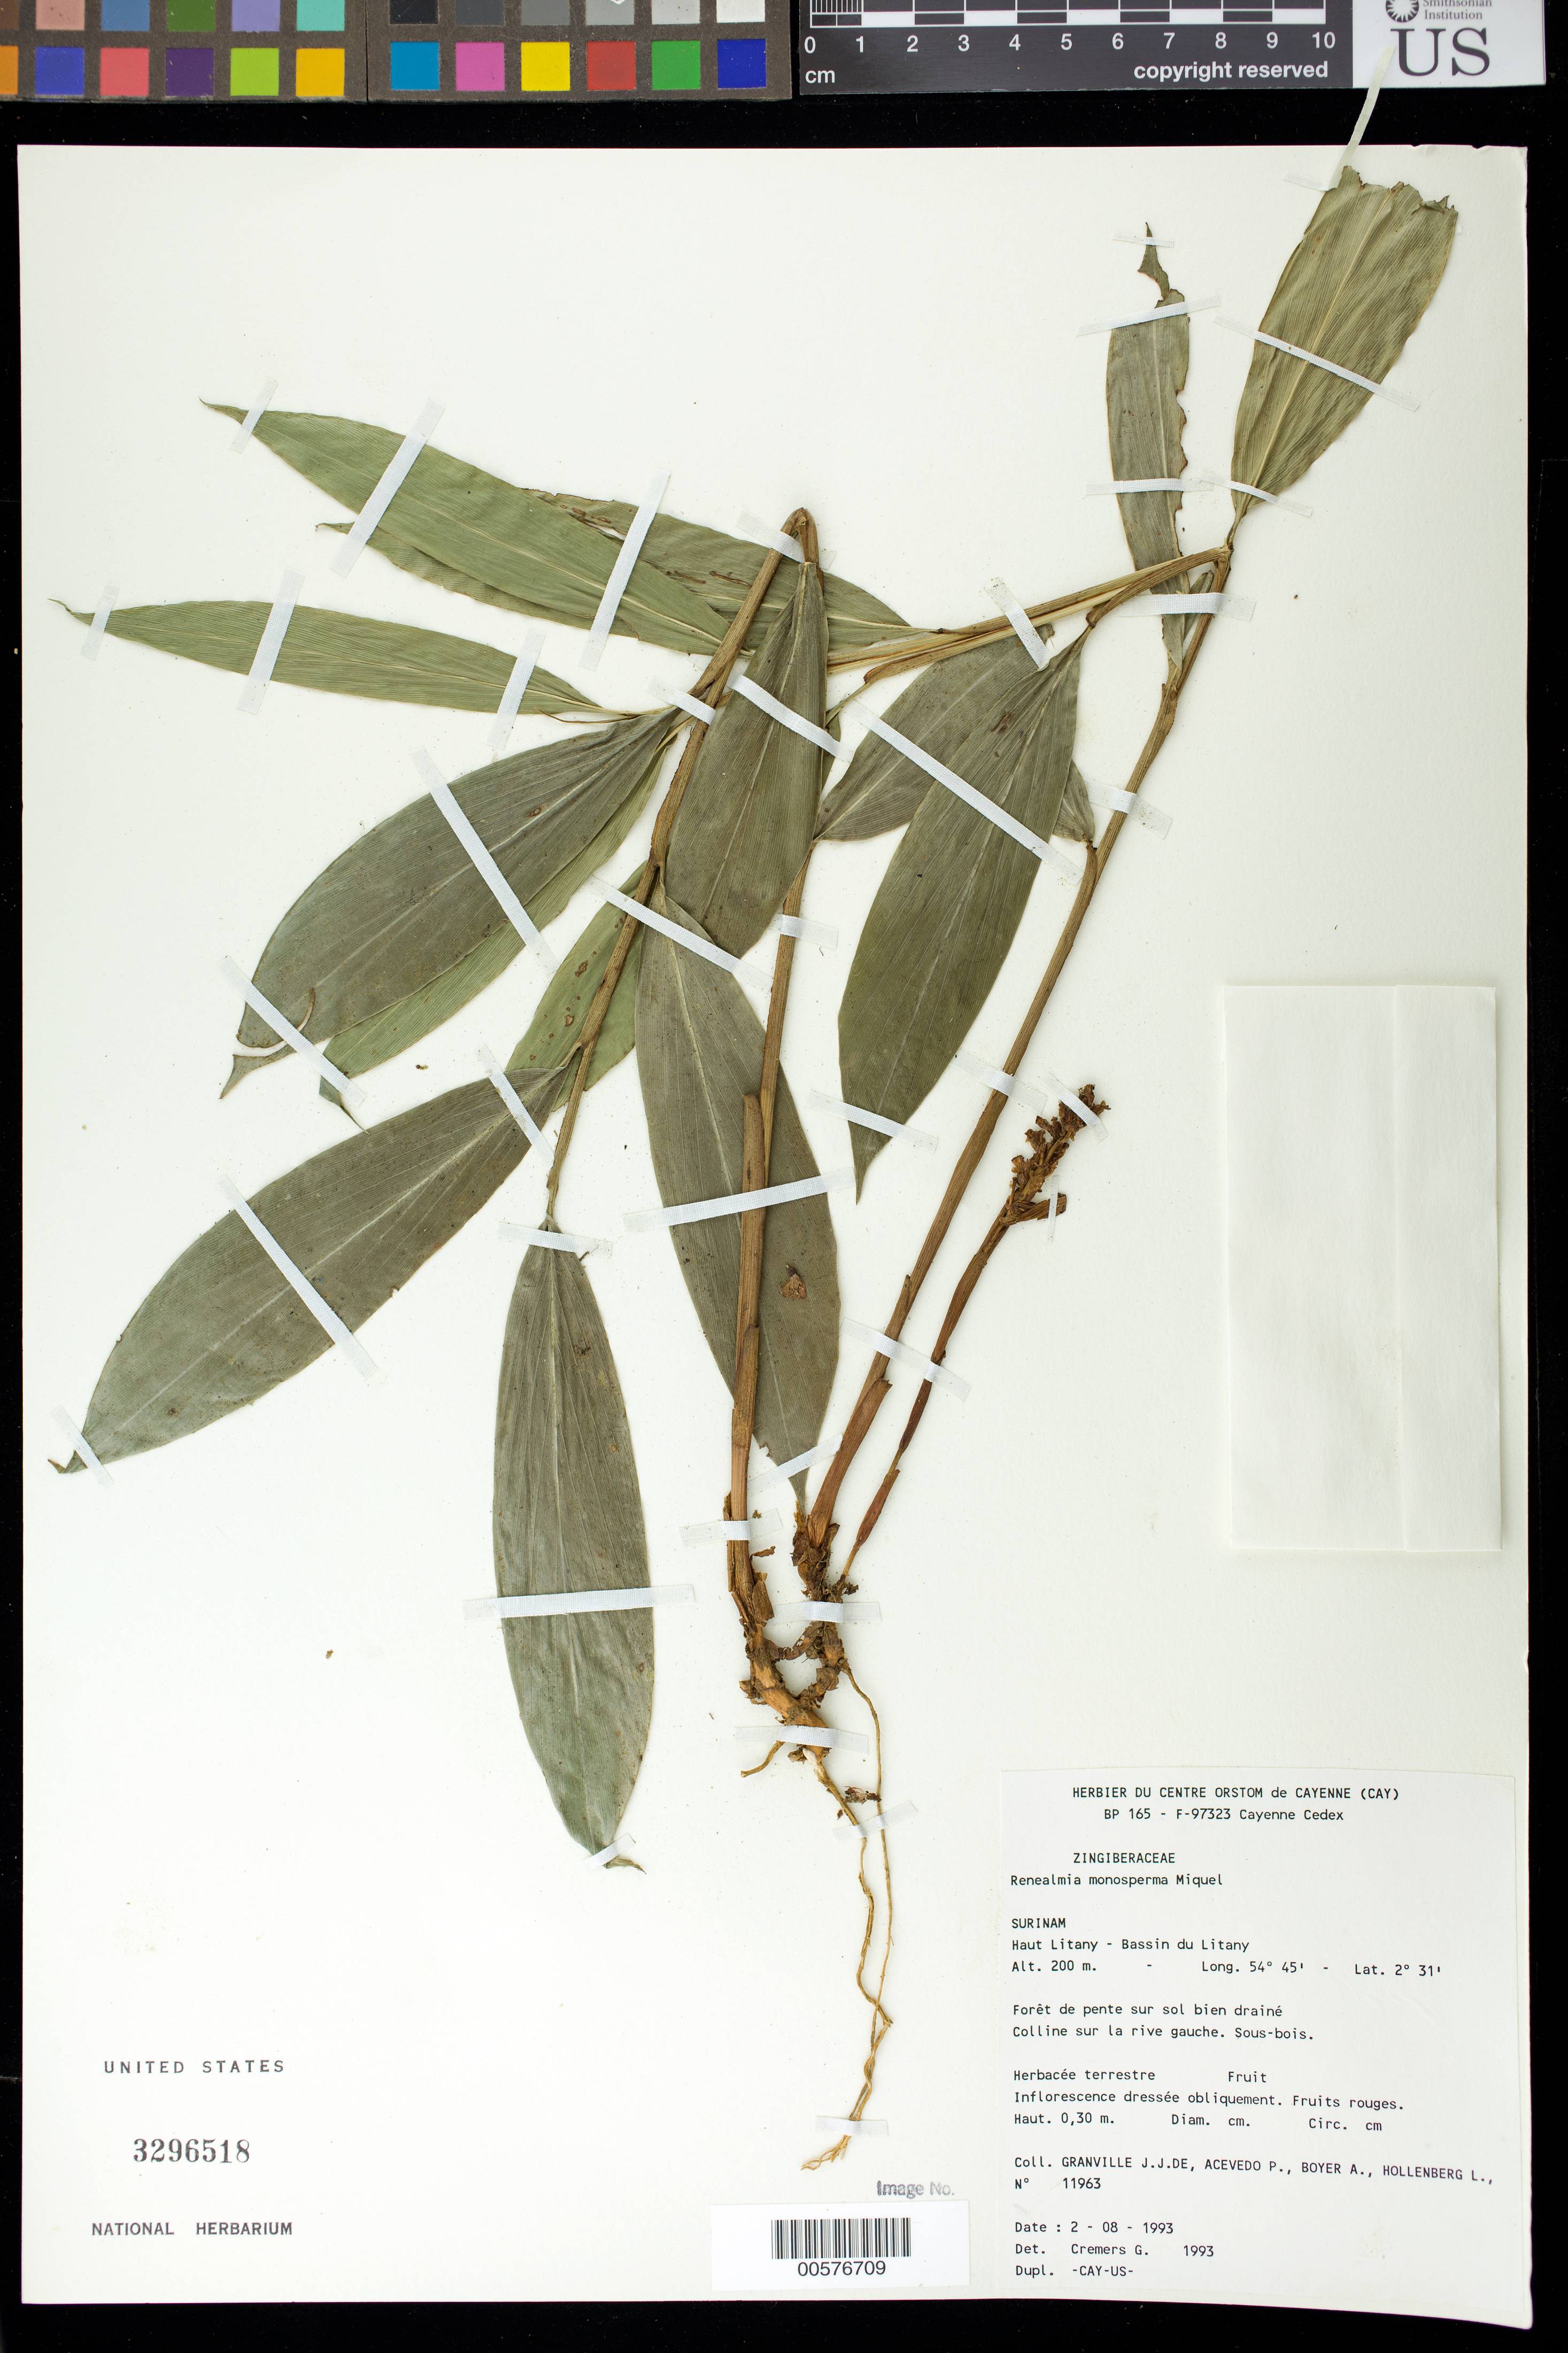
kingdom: Plantae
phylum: Tracheophyta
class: Liliopsida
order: Zingiberales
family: Zingiberaceae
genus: Renealmia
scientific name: Renealmia monosperma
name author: Miq.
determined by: Cremers, Georges A.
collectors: J.-J. de Granville, P. Acevedo-Rodr., A. Boyer & L. Hollenberg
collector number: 11963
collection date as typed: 2-Aug-93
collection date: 1993-08-02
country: Suriname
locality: Haut Litany, Bassin du Litany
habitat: Forêt de pente sur sol bien drainé. Colline sur la rive gauche. Sous-bois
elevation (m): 200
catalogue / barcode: US 3296518